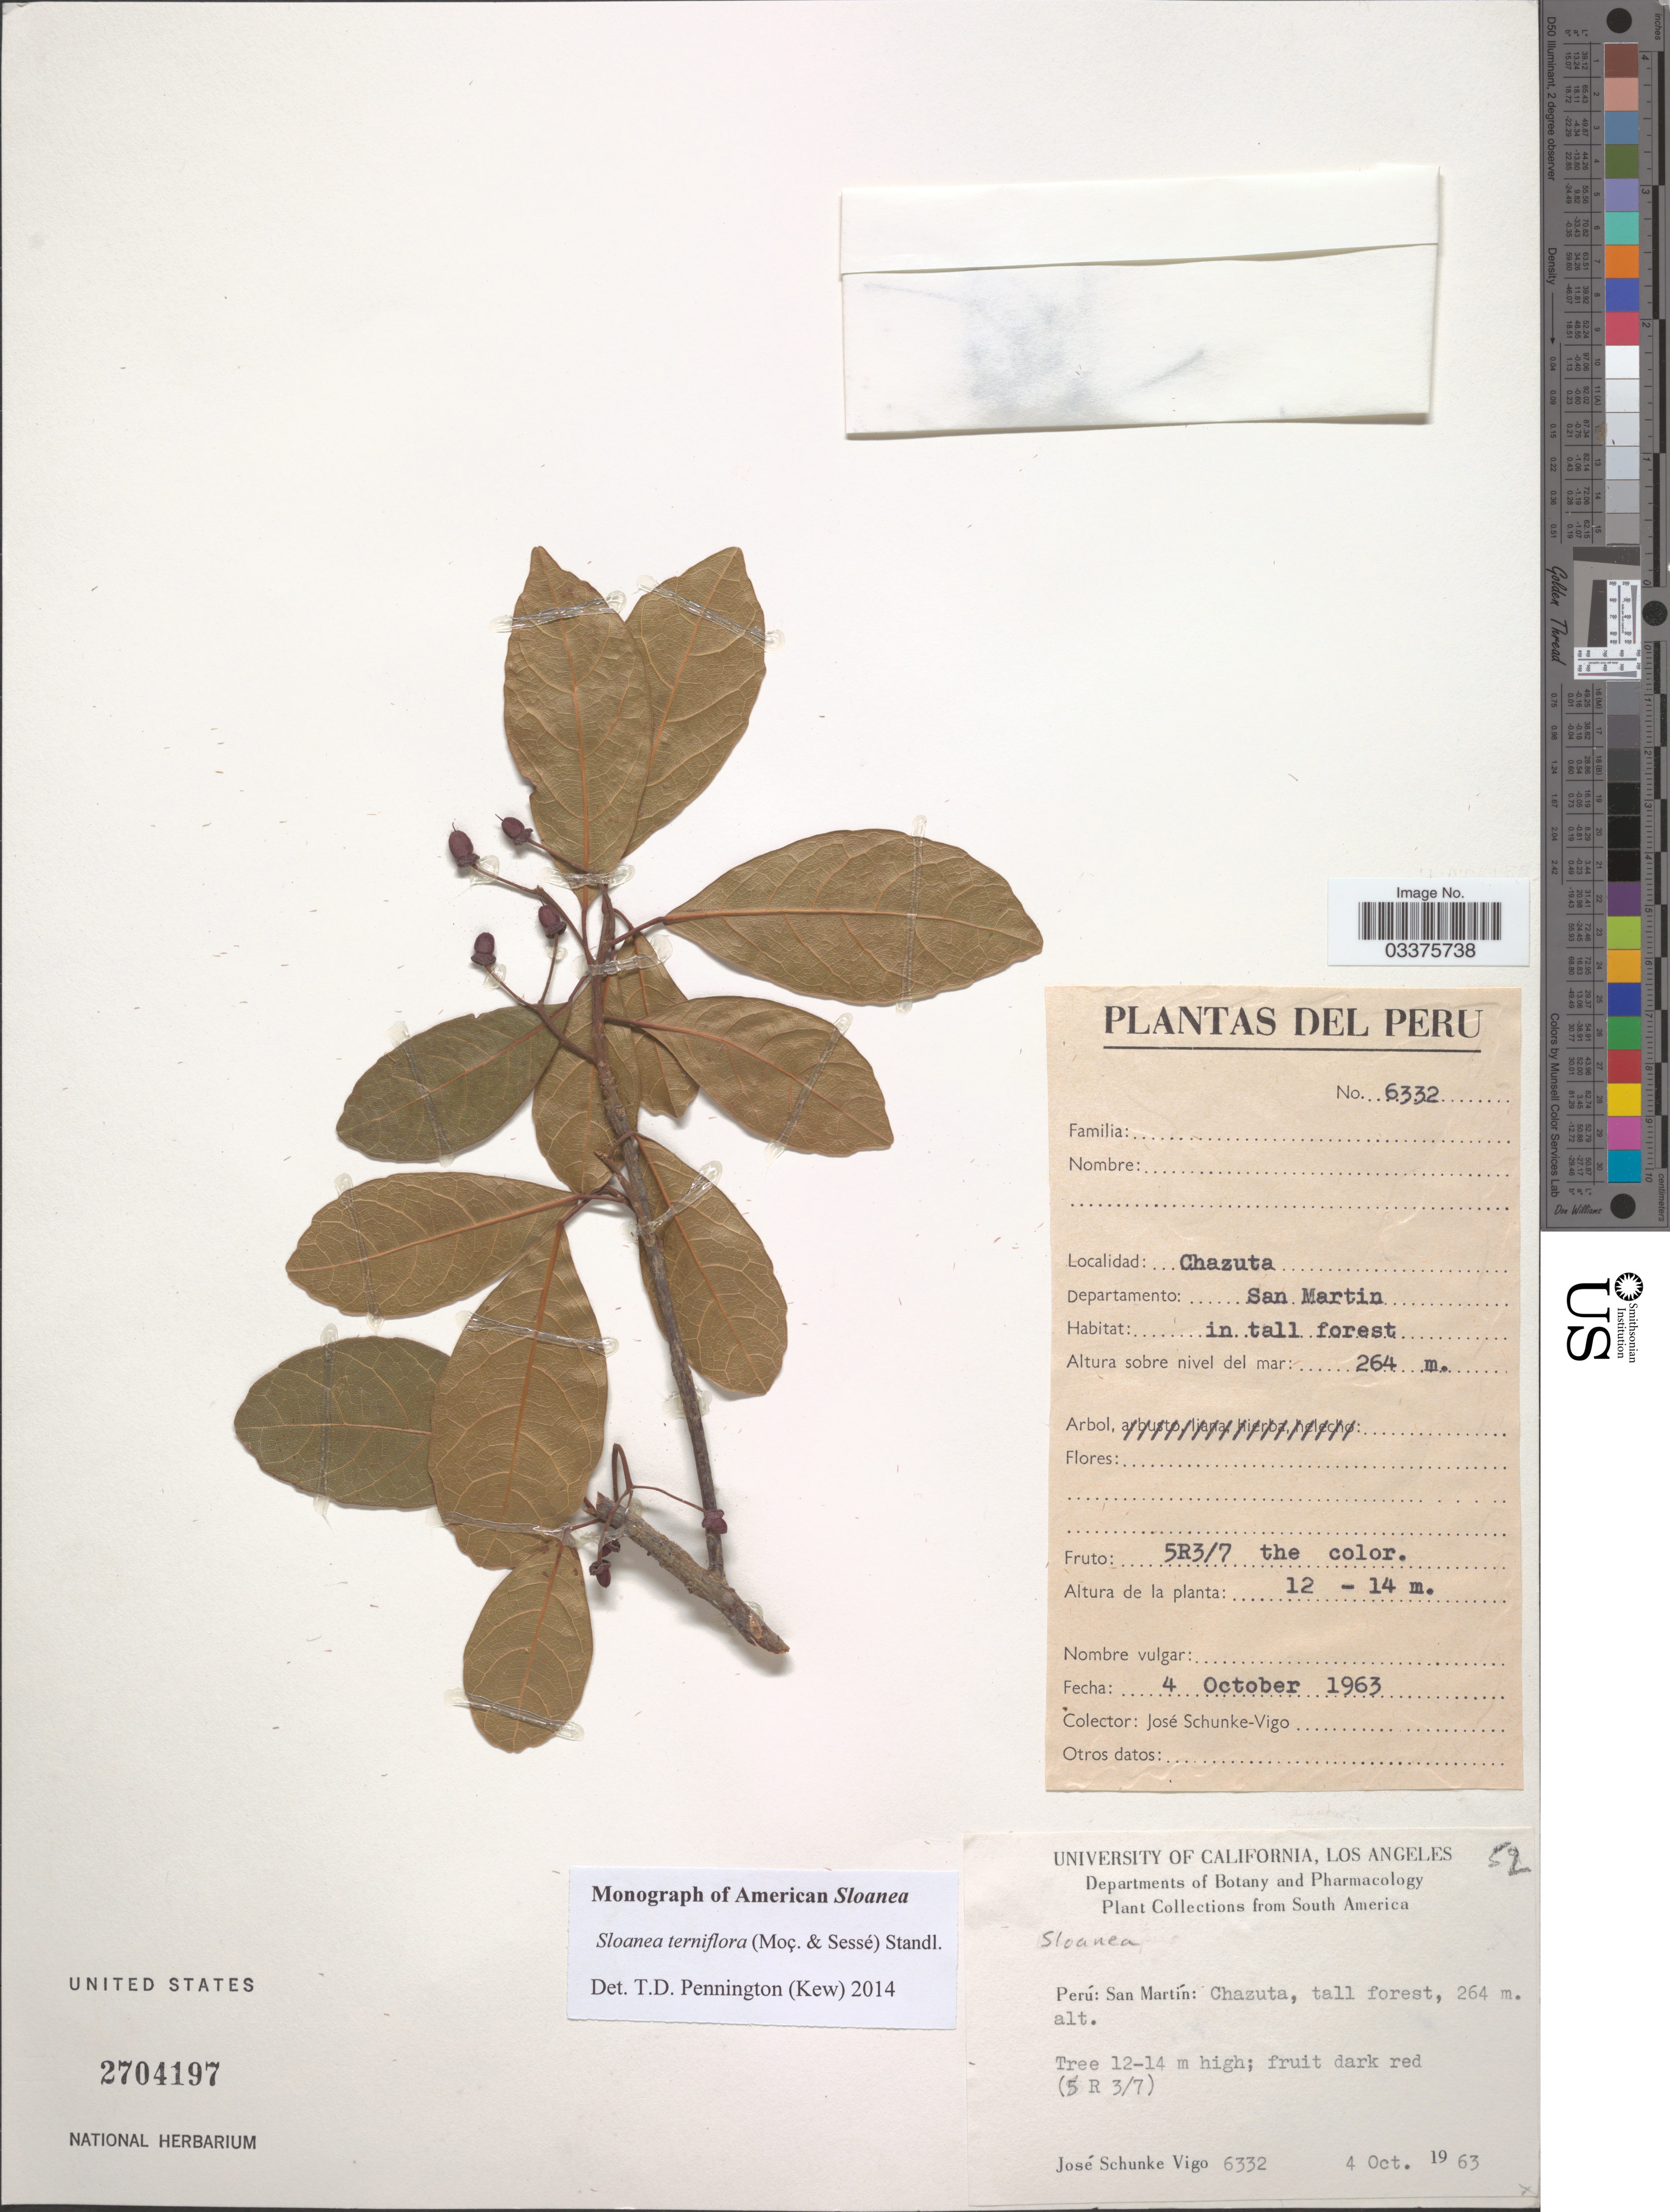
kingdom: Plantae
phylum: Tracheophyta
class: Magnoliopsida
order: Oxalidales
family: Elaeocarpaceae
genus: Sloanea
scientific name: Sloanea terniflora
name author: (Moc. & Sessé ex DC.) Standl.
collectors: J. Schunke Vigo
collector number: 6332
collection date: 1963-10-04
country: Peru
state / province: San Martín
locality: Chazuta. Departamento San Martin.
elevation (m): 264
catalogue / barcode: US 2704197